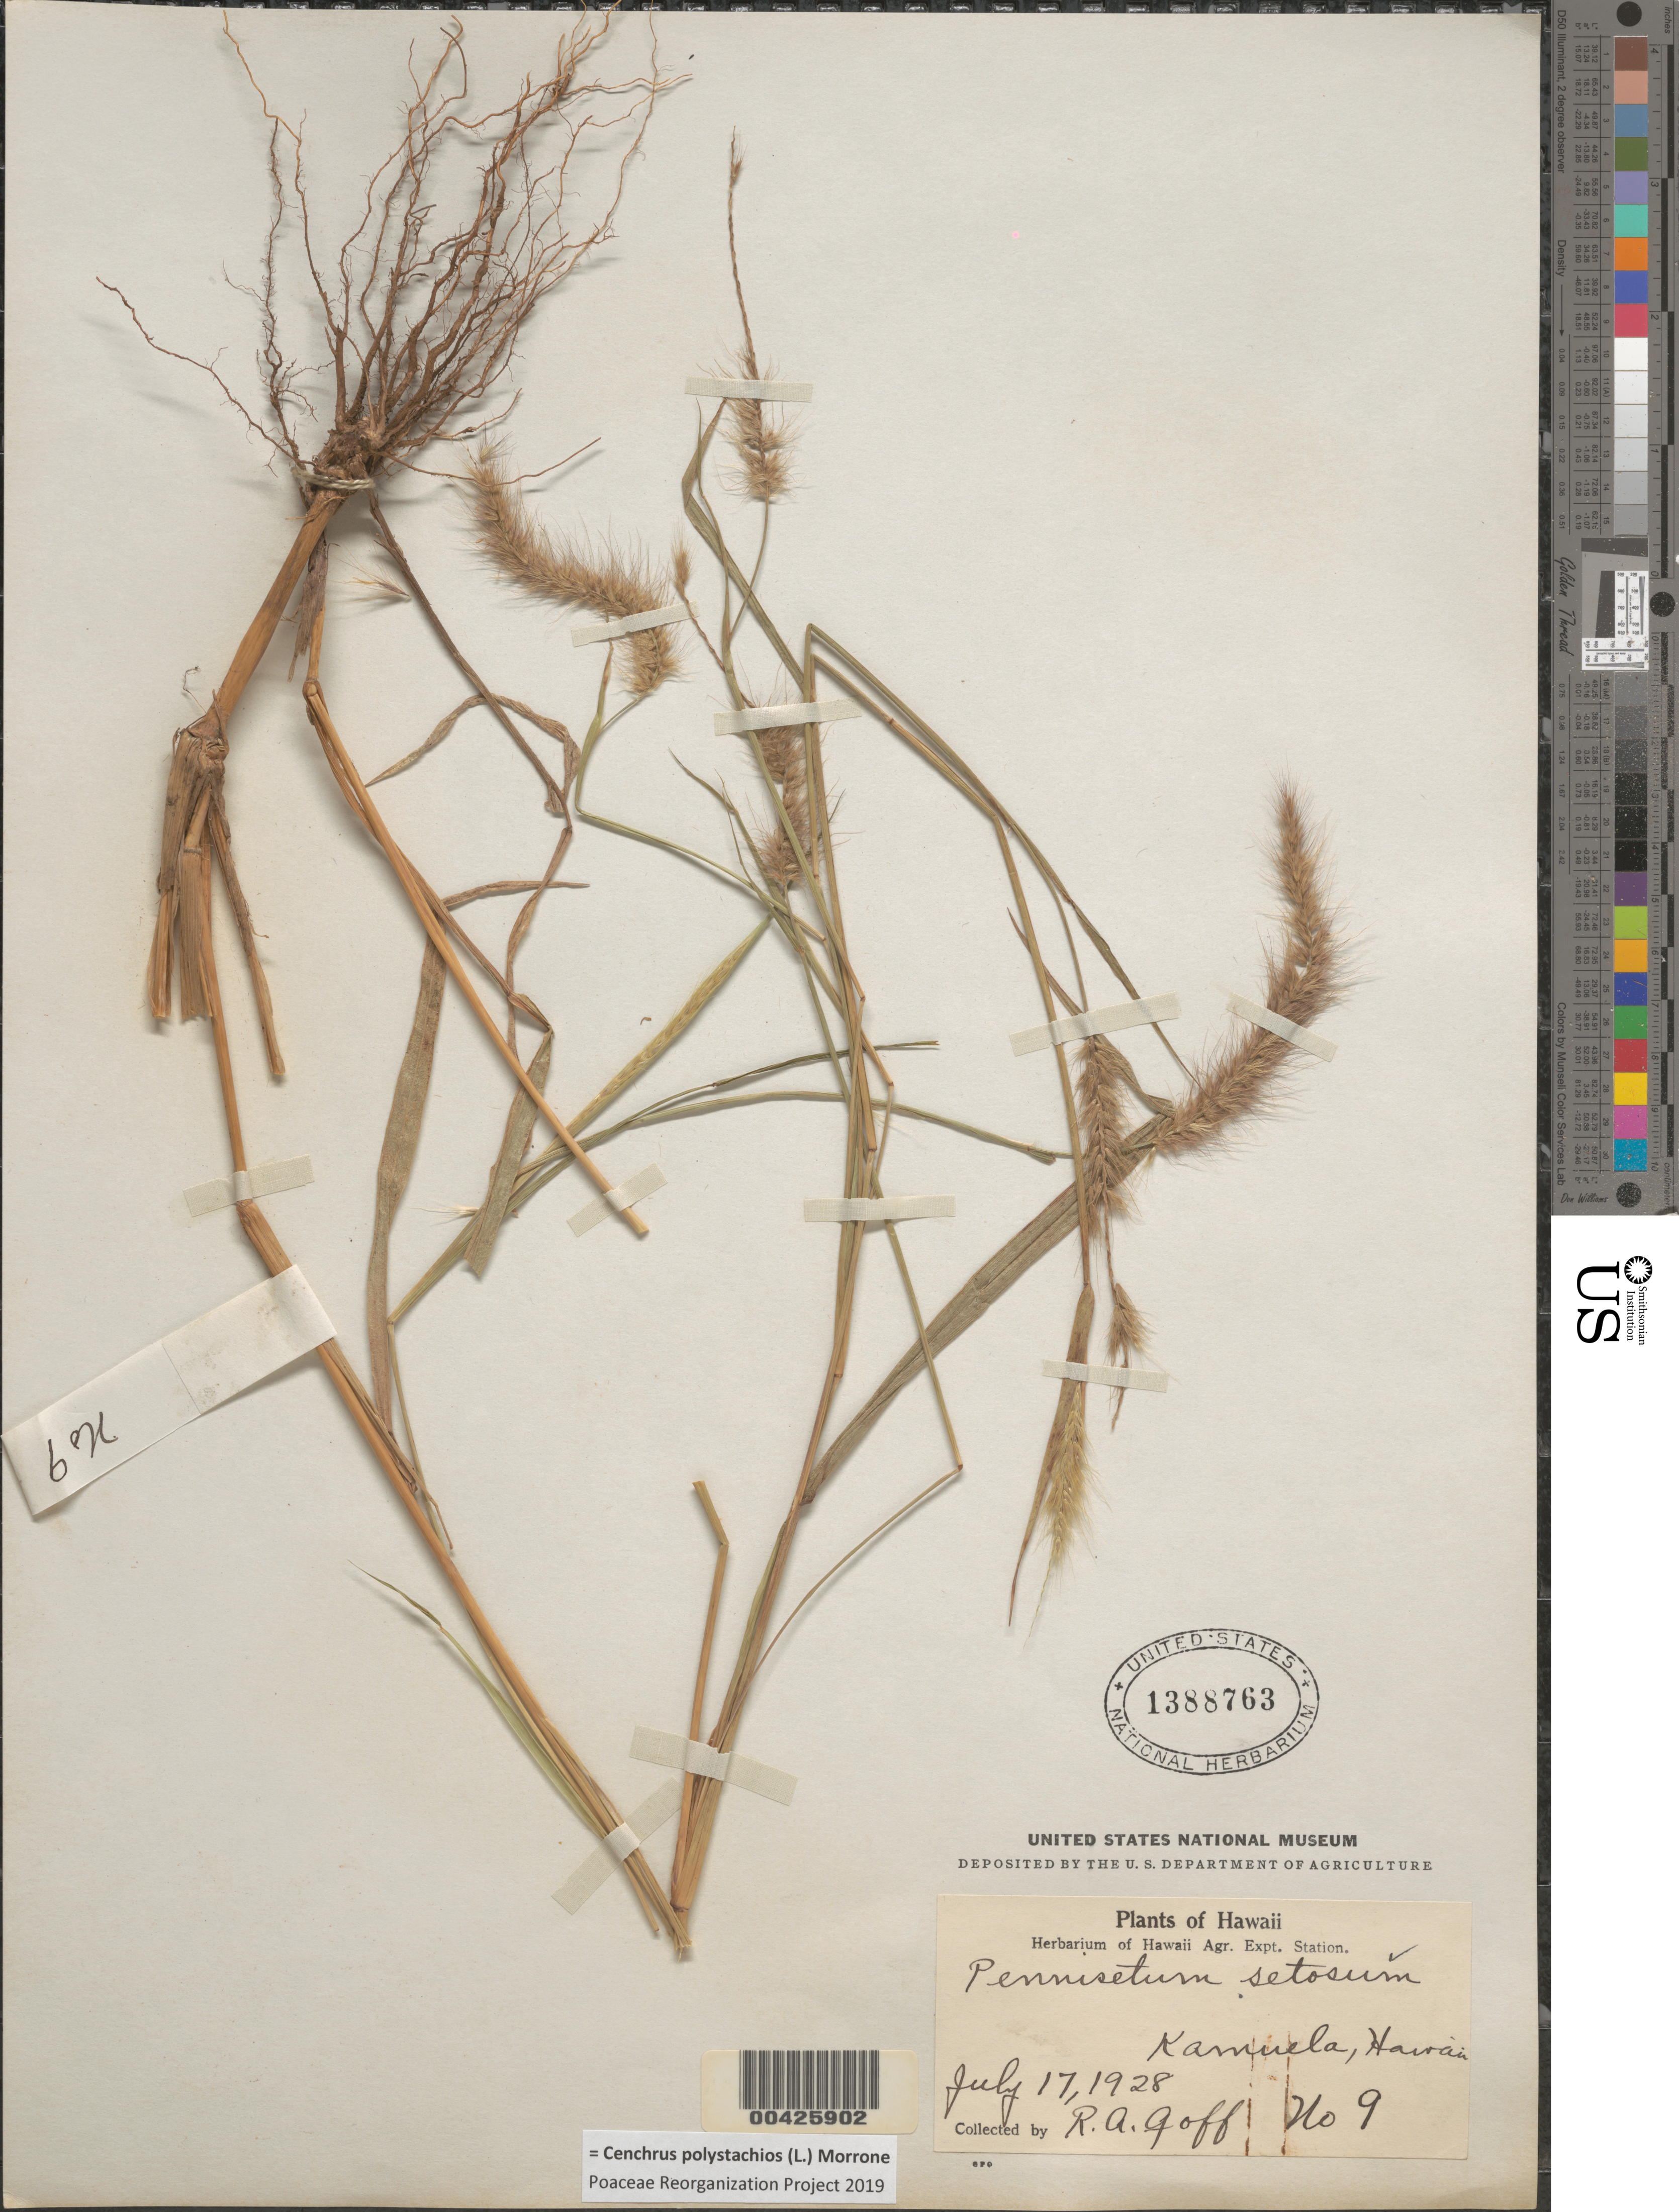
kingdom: Plantae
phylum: Tracheophyta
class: Liliopsida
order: Poales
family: Poaceae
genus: Cenchrus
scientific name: Cenchrus polystachios subsp. setosus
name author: (Sw.) P.M. Peterson & Y. Herrera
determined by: Wagner, W. L., (BOT), Smithsonian Institution - National Museum of Natural History (UNITED STATES)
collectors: R. Goff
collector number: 9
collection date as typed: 17 Jul 1928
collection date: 1928-07-17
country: United States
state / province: Hawaii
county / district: Hawaii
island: Hawaii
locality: Kamuela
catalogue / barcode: US 1388763